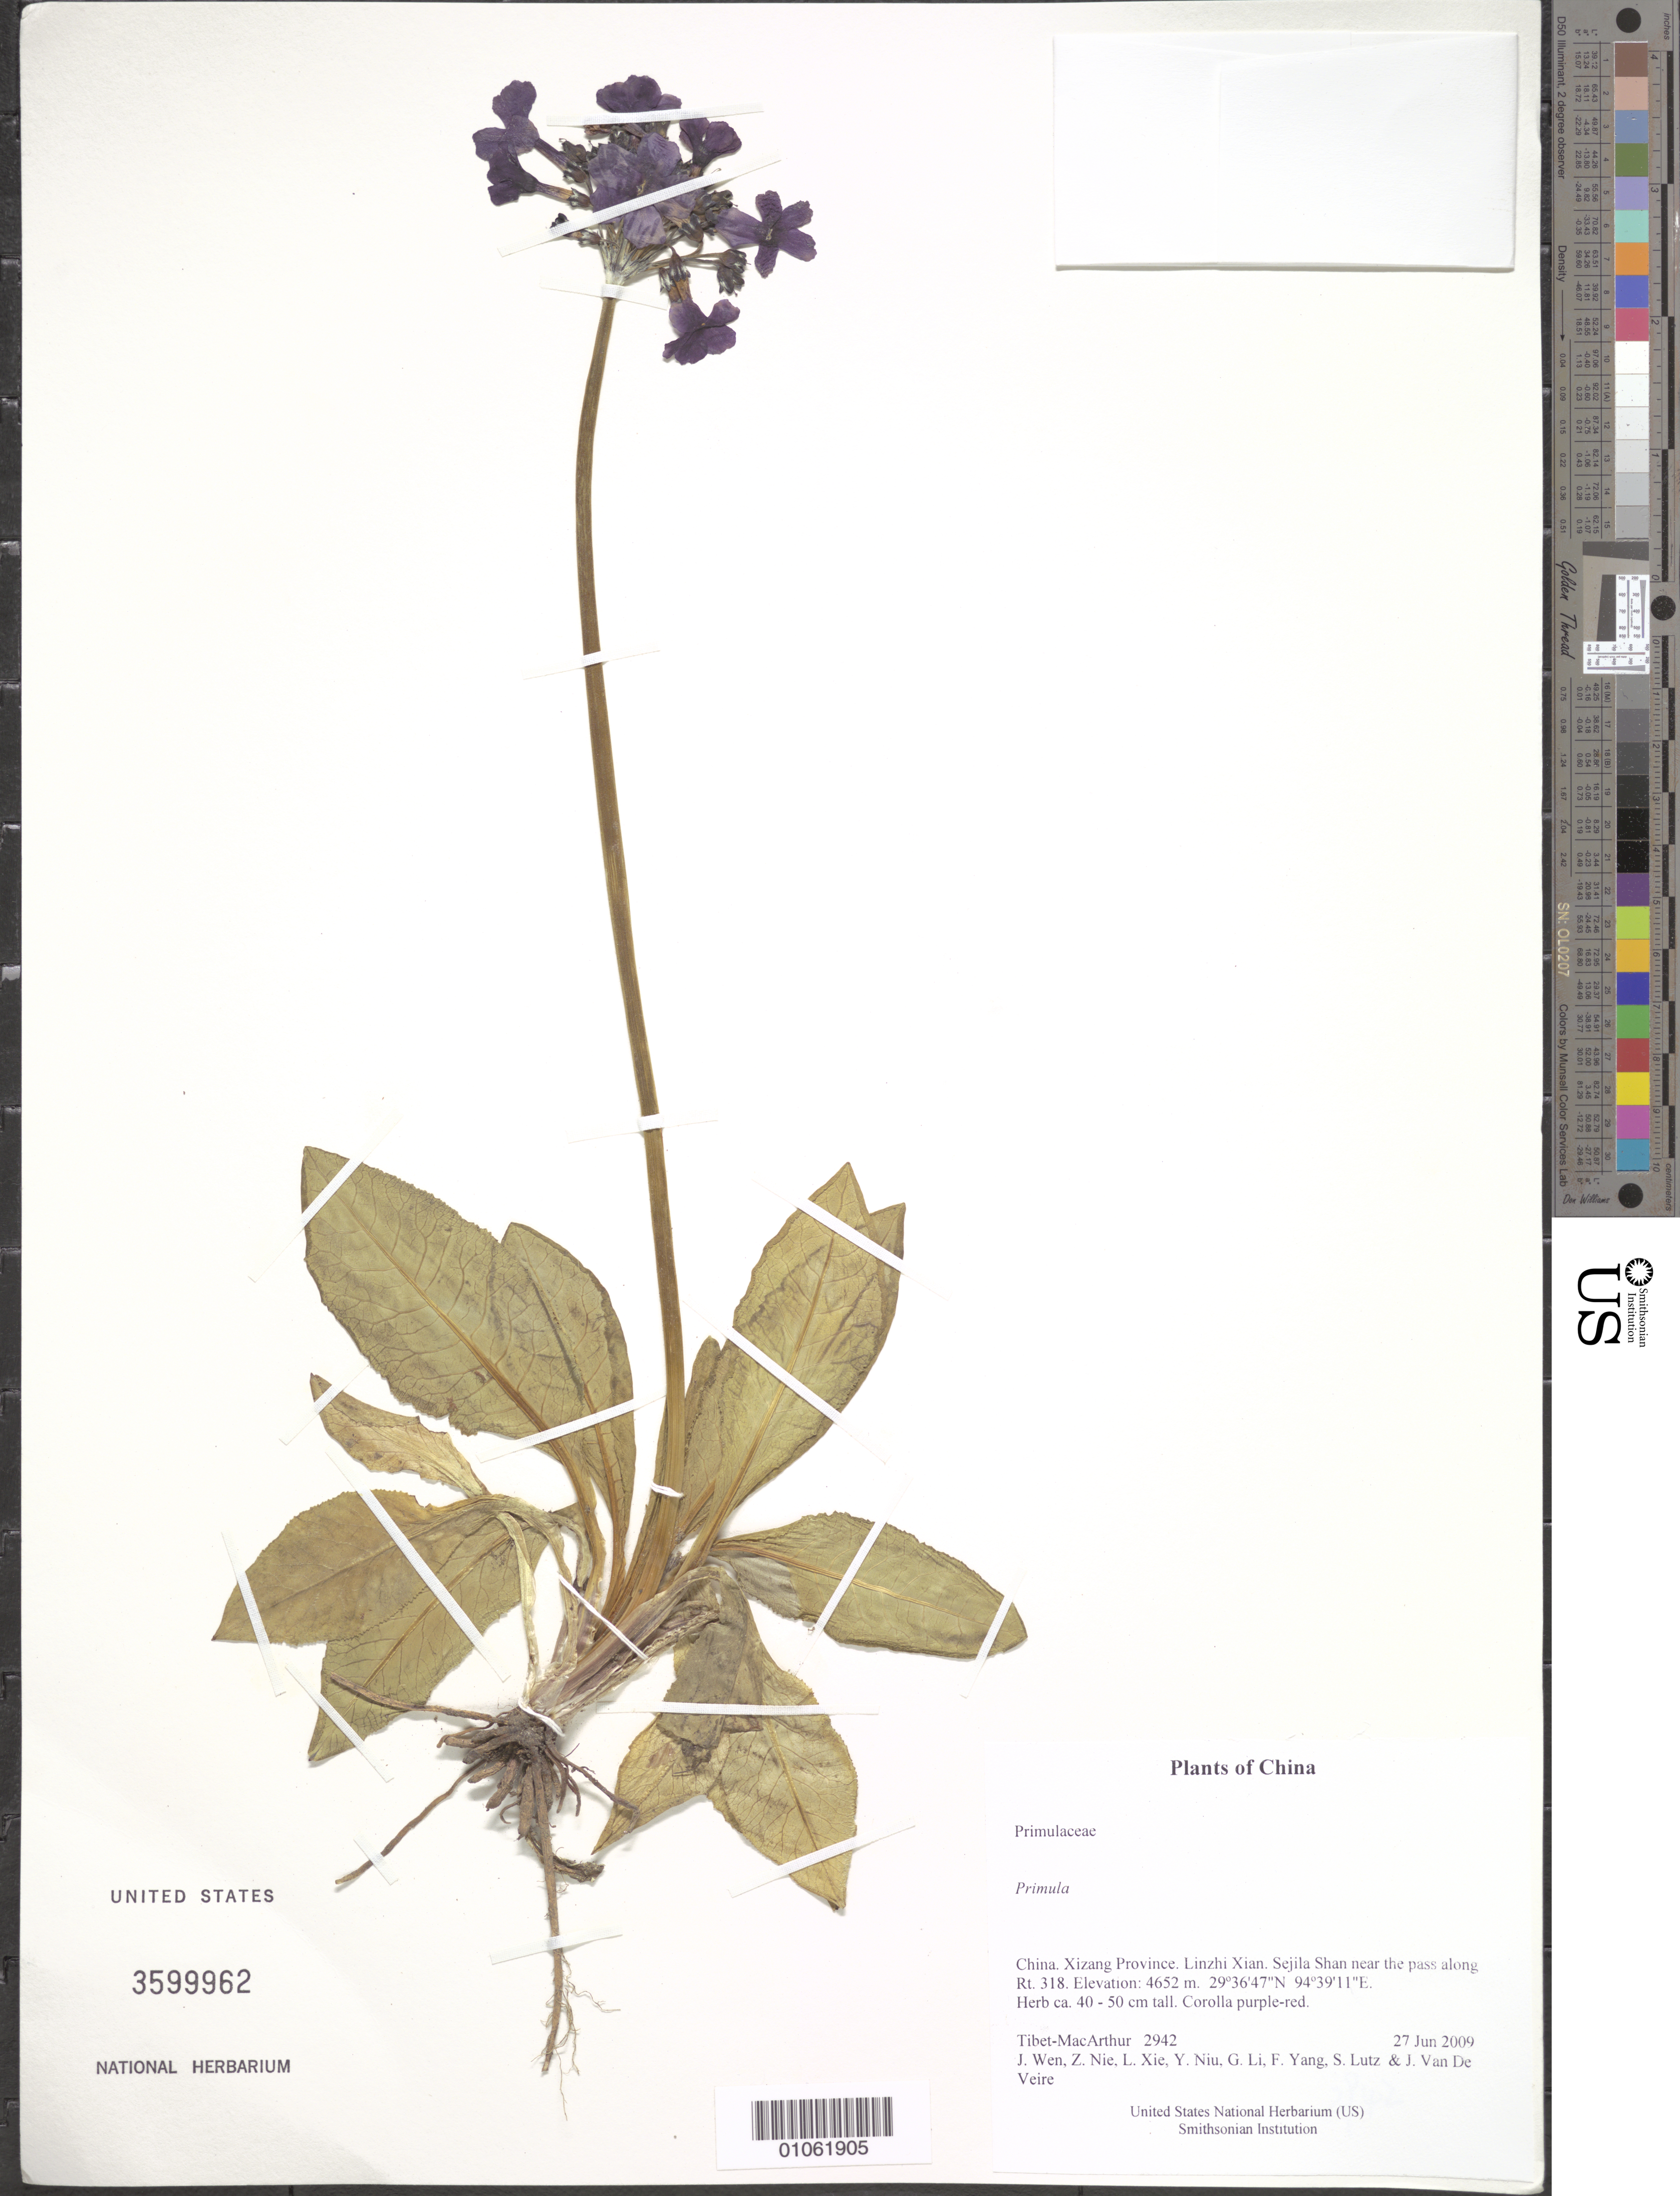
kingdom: Plantae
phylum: Tracheophyta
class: Magnoliopsida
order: Ericales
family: Primulaceae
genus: Primula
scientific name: Primula sp.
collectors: Tibet-MacArthur, J. Wen, Z. Nie, L. Xie, Y. Niu, G. Li, F. Yang, S. Lutz & J. Van De Veire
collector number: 2942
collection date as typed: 27 Jun 2009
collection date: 2009-06-27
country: China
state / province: Xizang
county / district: Linzhi Xian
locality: Sejila Shan near the pass along Rt. 318.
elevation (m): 4652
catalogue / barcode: US 3599962